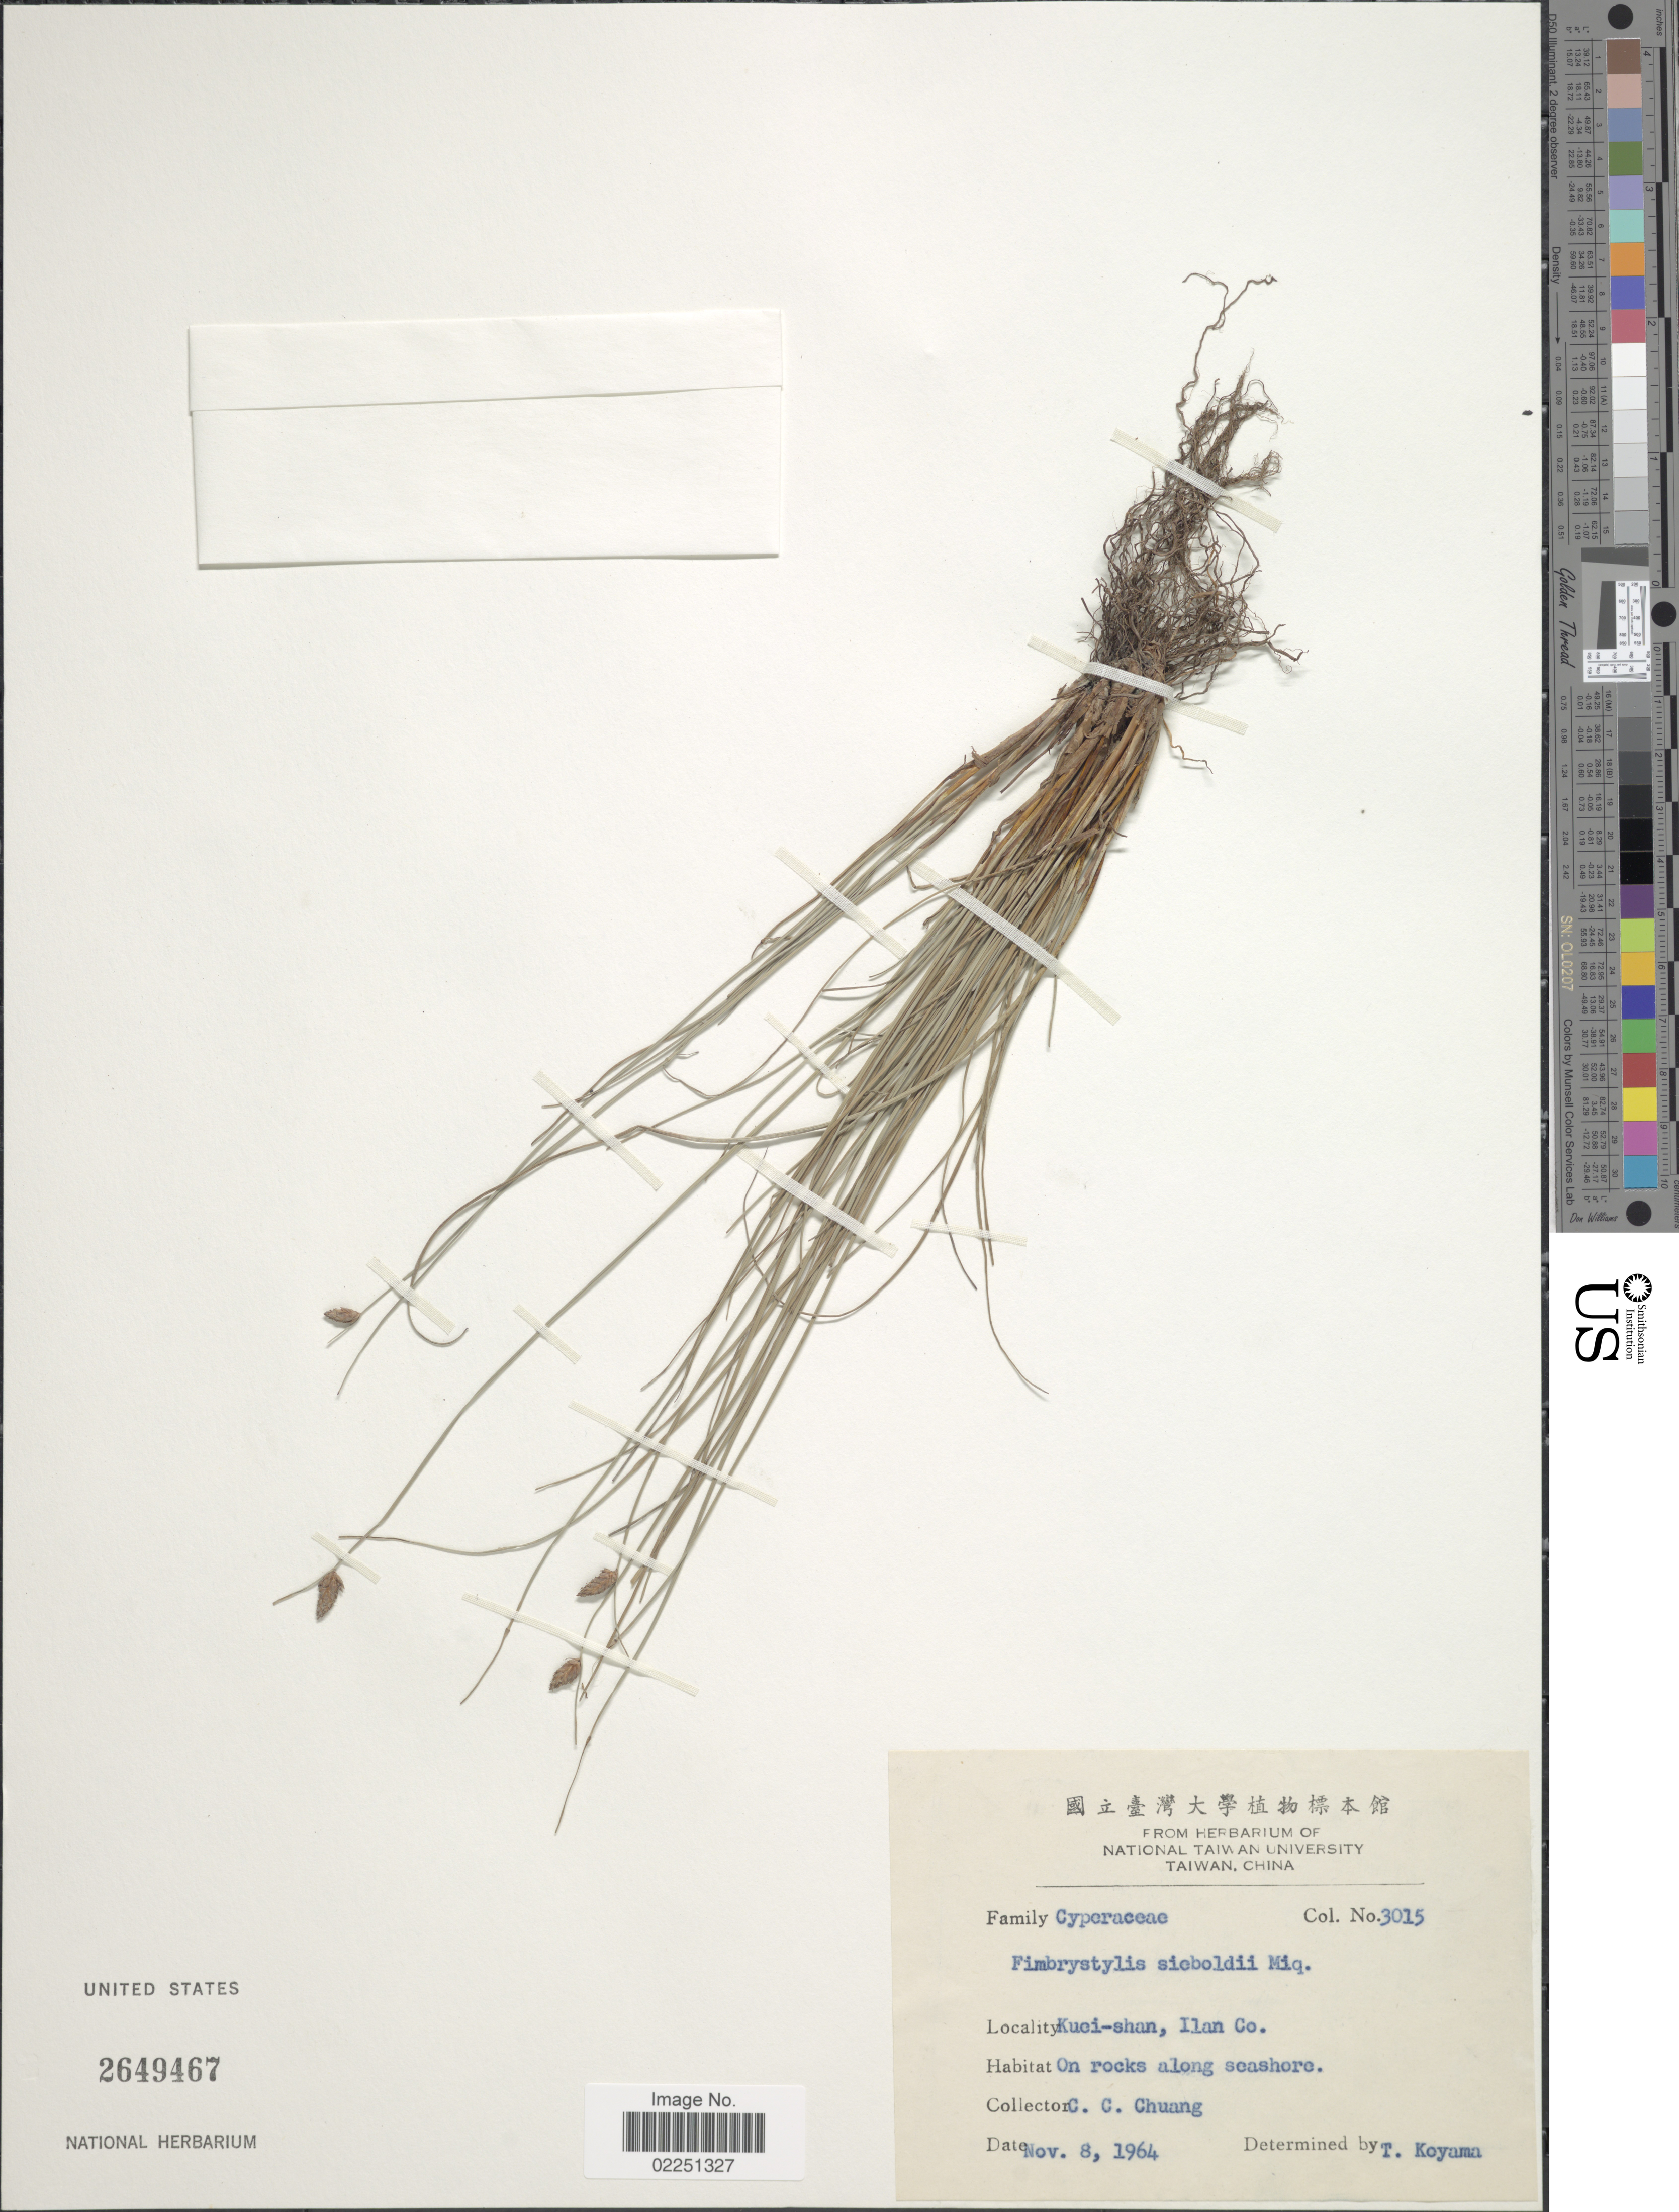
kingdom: Plantae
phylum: Tracheophyta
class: Liliopsida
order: Poales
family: Cyperaceae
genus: Fimbristylis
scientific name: Fimbristylis sieboldii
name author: Miq. ex Franch. & Sav.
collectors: C. C. Chuang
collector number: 3015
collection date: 1964-11-08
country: Taiwan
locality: Kuei-shan, Ilan Co. [interpreted]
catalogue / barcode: US 2649467